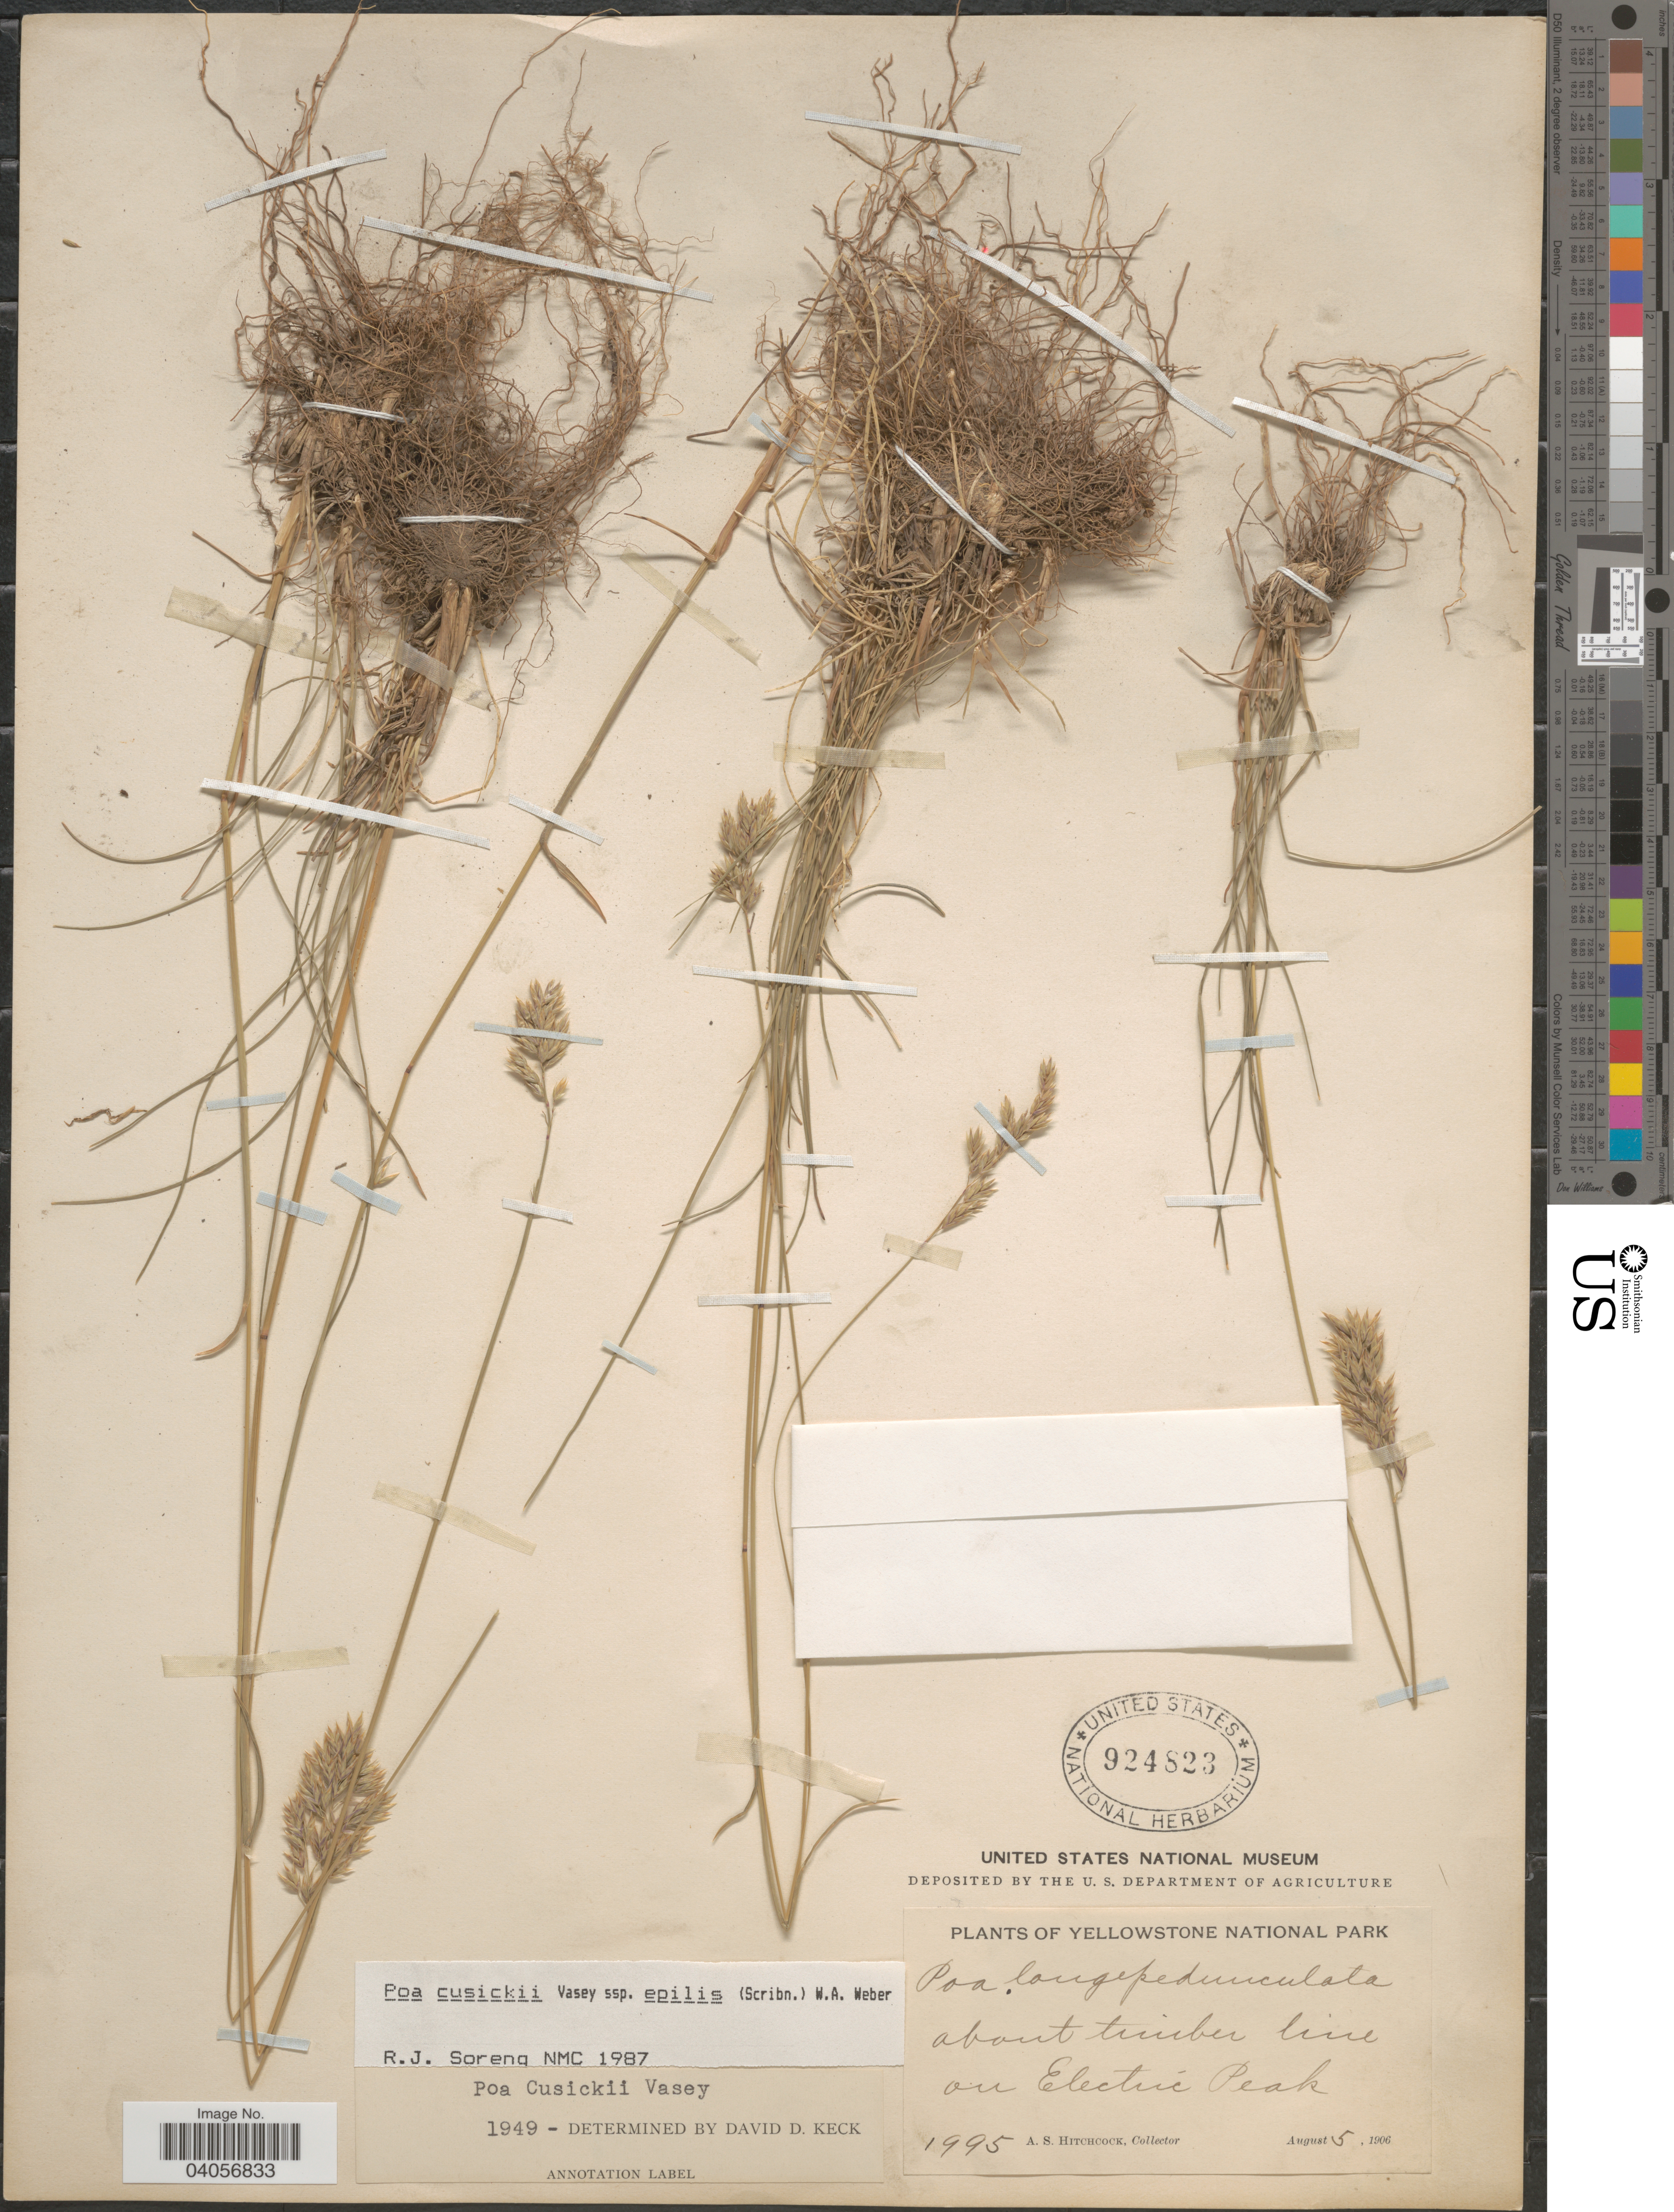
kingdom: Plantae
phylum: Tracheophyta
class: Liliopsida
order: Poales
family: Poaceae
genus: Poa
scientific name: Poa cusickii subsp. epilis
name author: (Scribn.) W.A. Weber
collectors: A. S. Hitchcock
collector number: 1995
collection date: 1906-08-05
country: United States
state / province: Montana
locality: Yellowstone National Park. About timber line on Electric Peak.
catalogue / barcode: US 924823